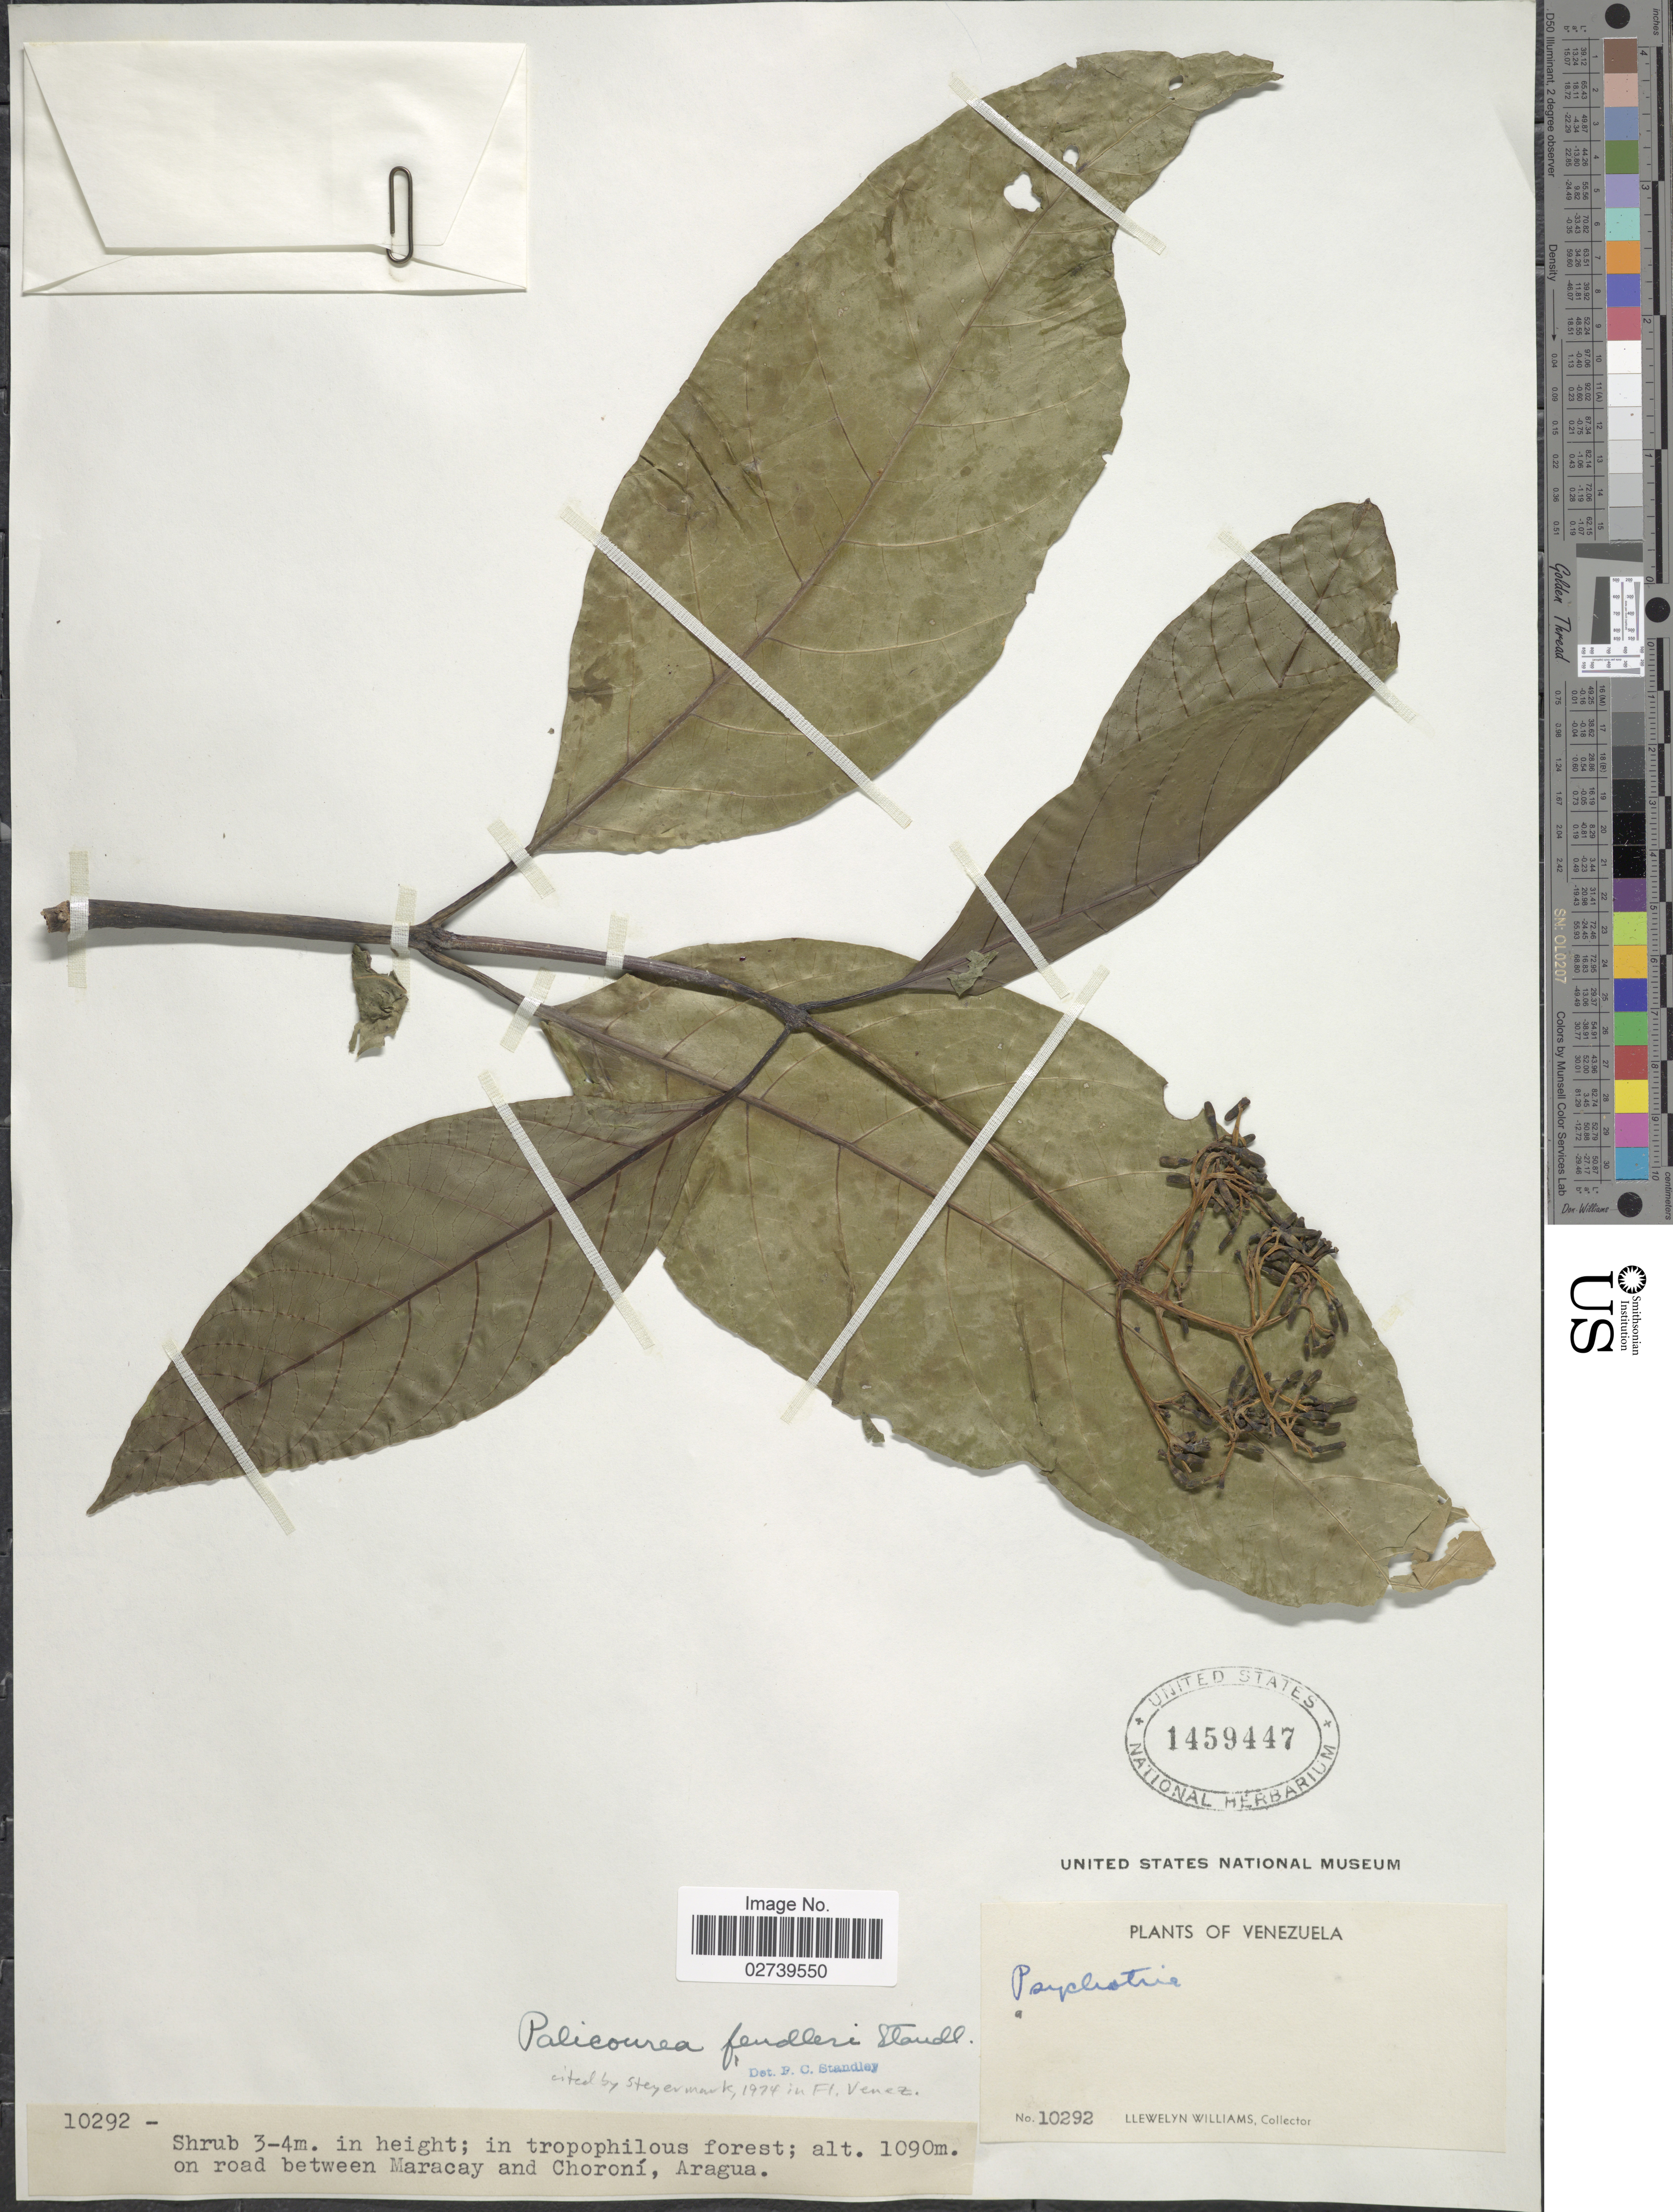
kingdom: Plantae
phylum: Tracheophyta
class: Magnoliopsida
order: Gentianales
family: Rubiaceae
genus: Palicourea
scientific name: Palicourea fendleri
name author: Standl.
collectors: Ll. Williams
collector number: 10292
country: Venezuela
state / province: Aragua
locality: On road between Maracay and Choroni.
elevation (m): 1090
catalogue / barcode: US 1459447